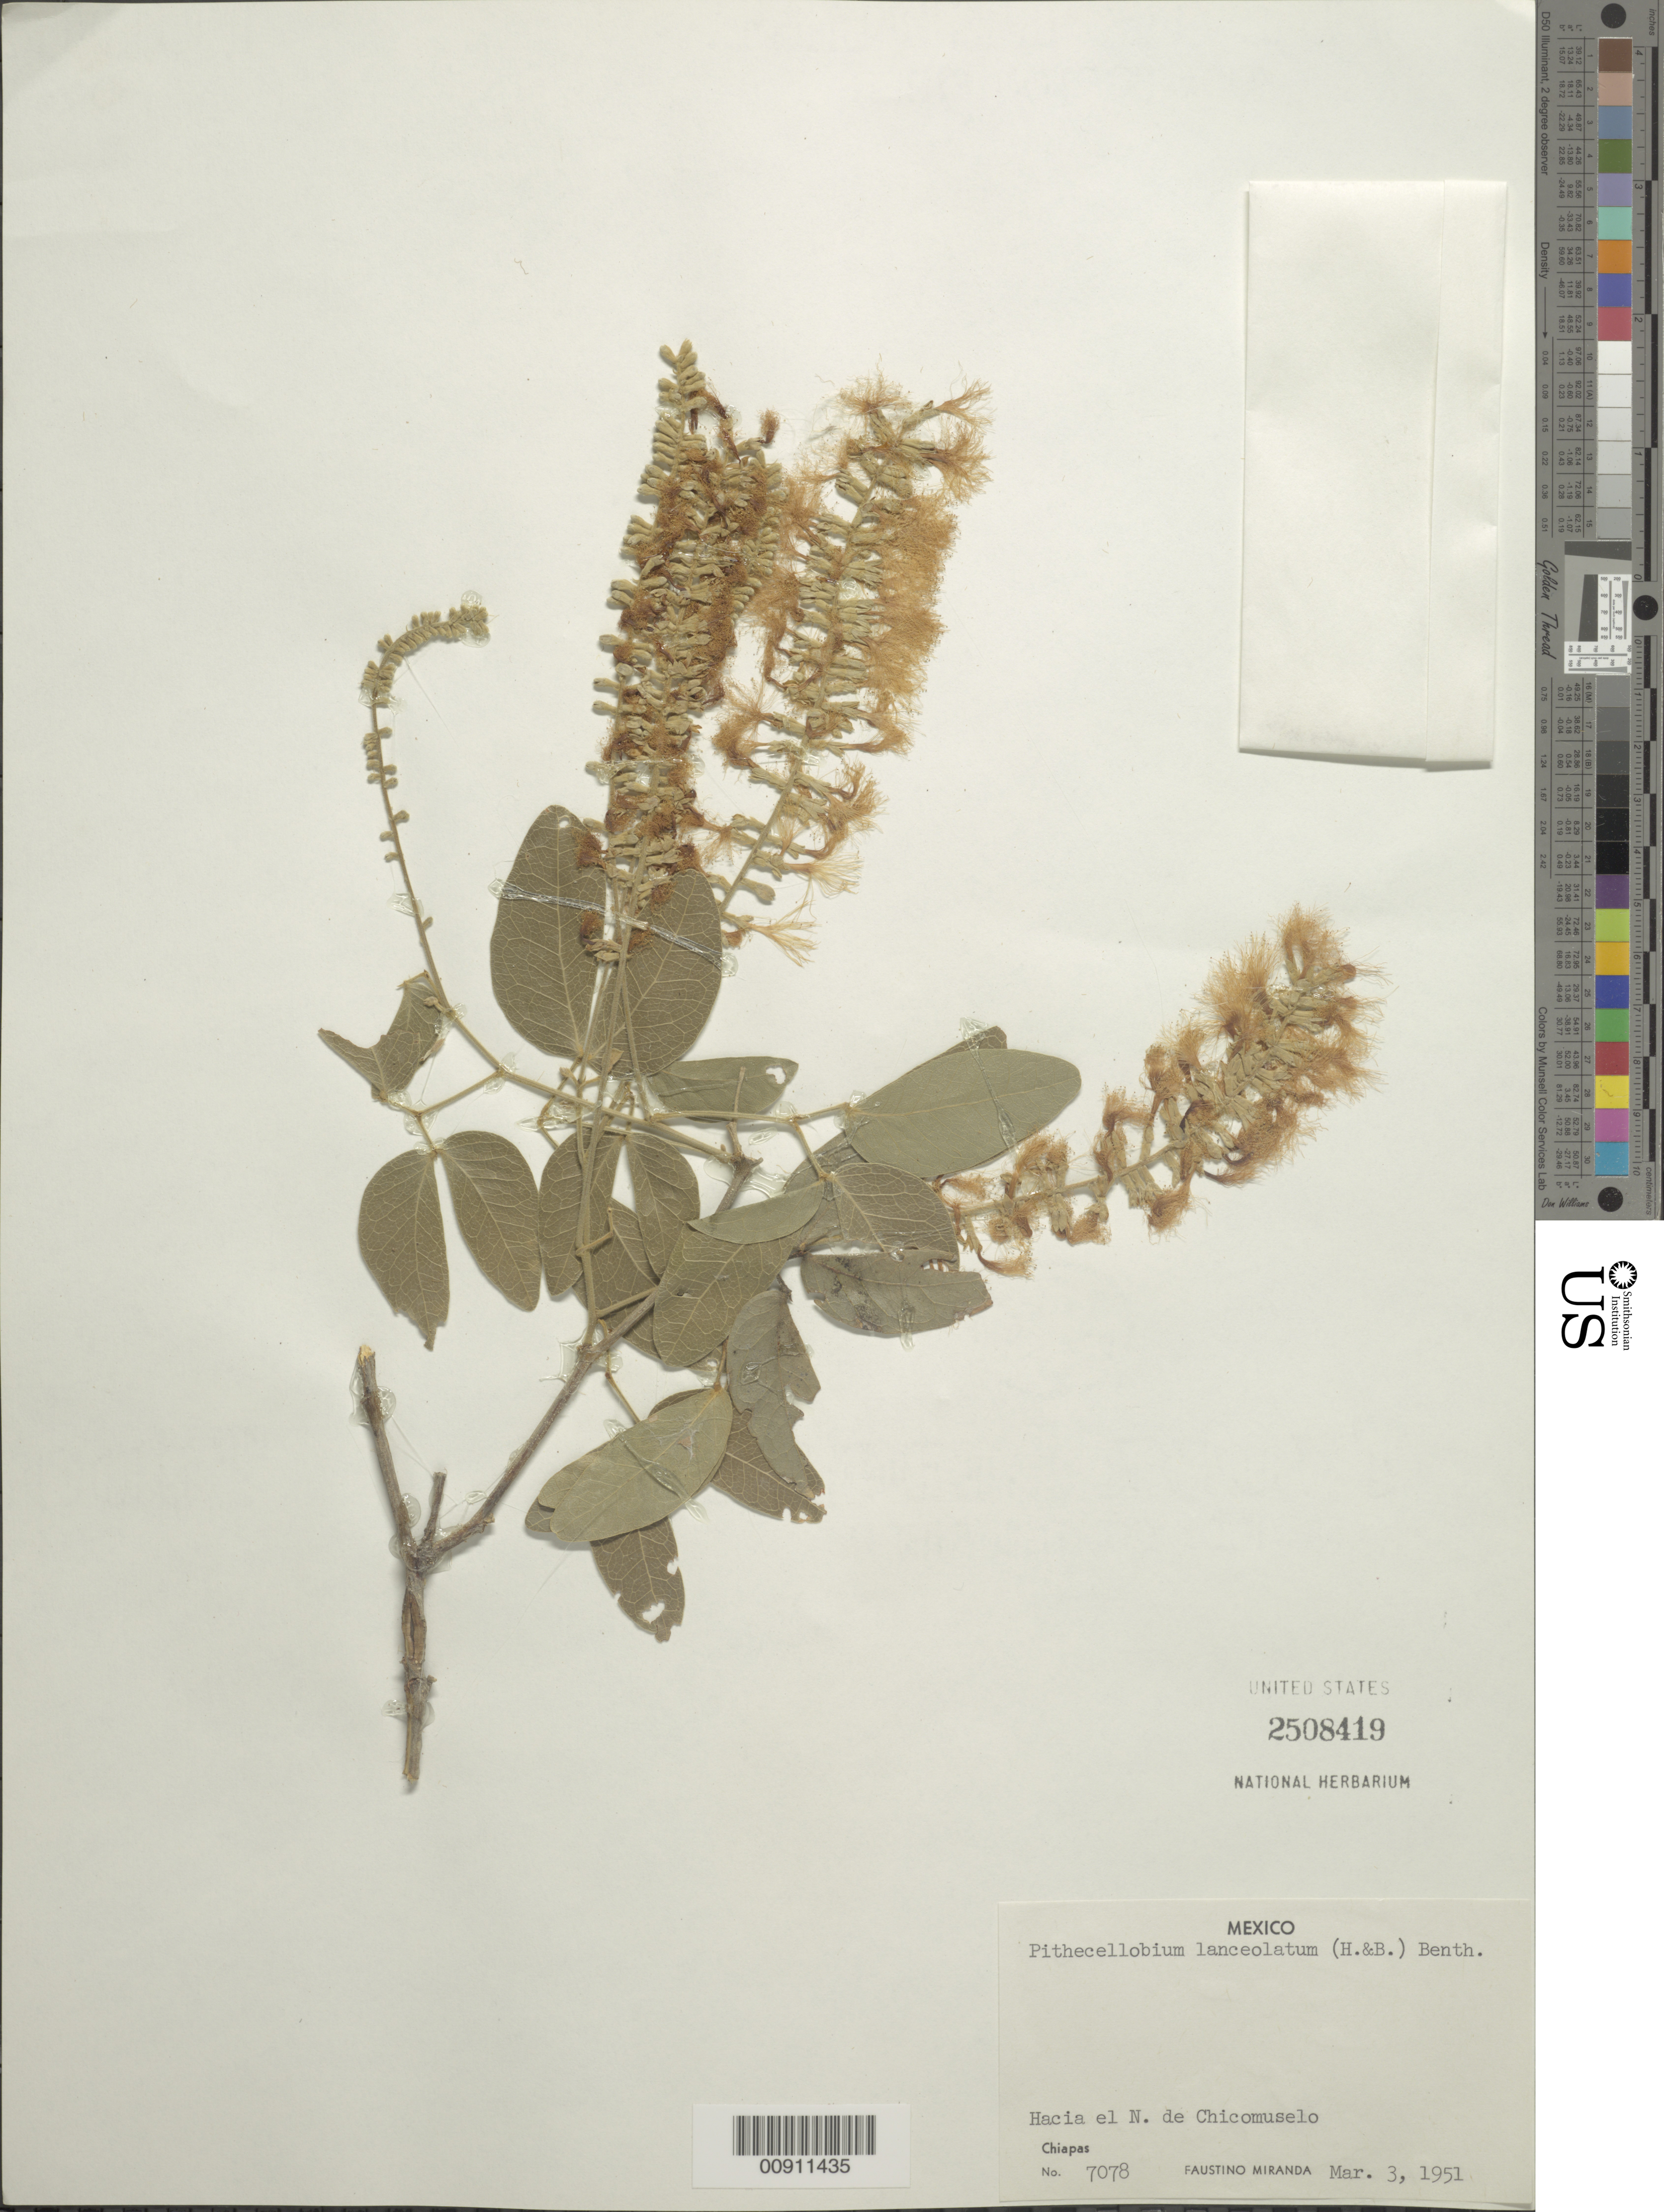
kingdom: Plantae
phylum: Tracheophyta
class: Magnoliopsida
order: Fabales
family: Fabaceae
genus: Pithecellobium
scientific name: Pithecellobium lanceolatum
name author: (Humb. & Bonpl. ex Willd.) Benth.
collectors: Miranda G., F.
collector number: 7078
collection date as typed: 03 Mar 1951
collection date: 1951-03-03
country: Mexico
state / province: Chiapas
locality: Hacia el N de Chicomuselo, Chiapas.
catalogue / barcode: US 2508419